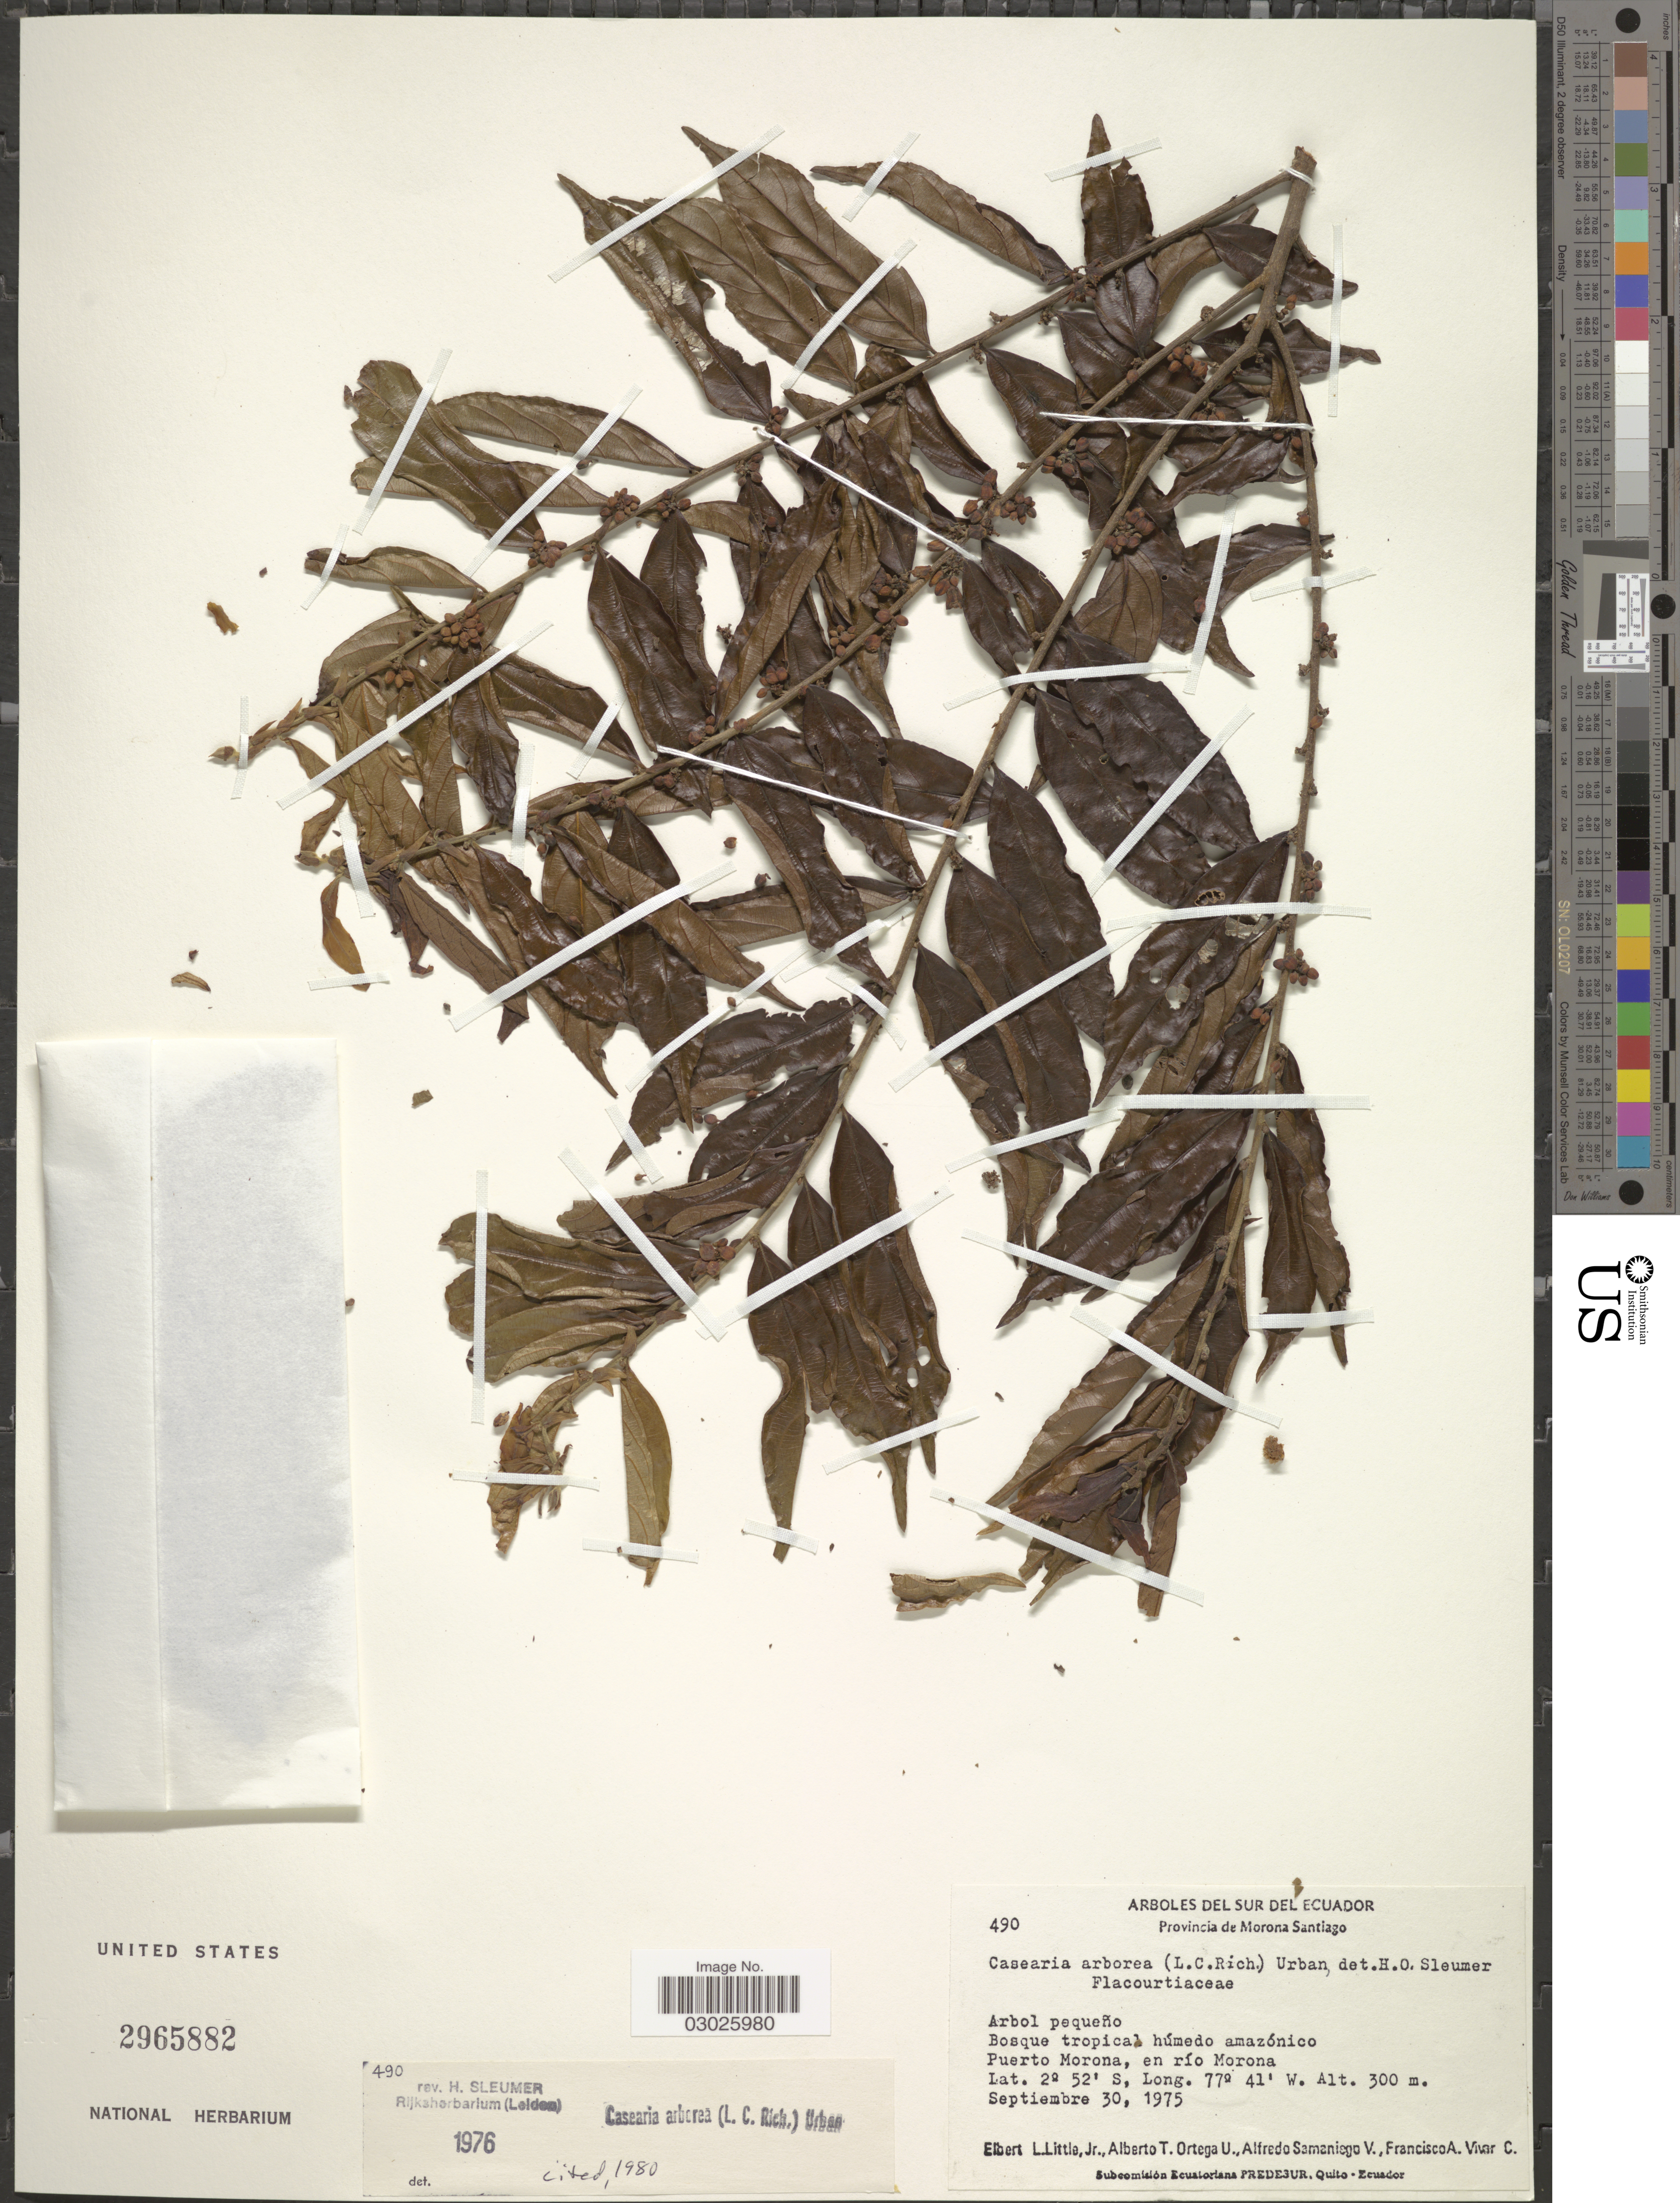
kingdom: Plantae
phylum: Tracheophyta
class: Magnoliopsida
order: Malpighiales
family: Salicaceae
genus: Casearia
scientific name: Casearia arborea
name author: (Rich.) Urb.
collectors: E. L. Little, A. T. Ortega U., A. V. Samaniego & F. A. Vivar C.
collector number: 490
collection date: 1975-09-30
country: Ecuador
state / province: Morona-Santiago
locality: Sur del Ecuador. Bosque tropical húmedo amazónico. Puerto Morona, en río Morona.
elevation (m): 300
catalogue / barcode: US 2965882